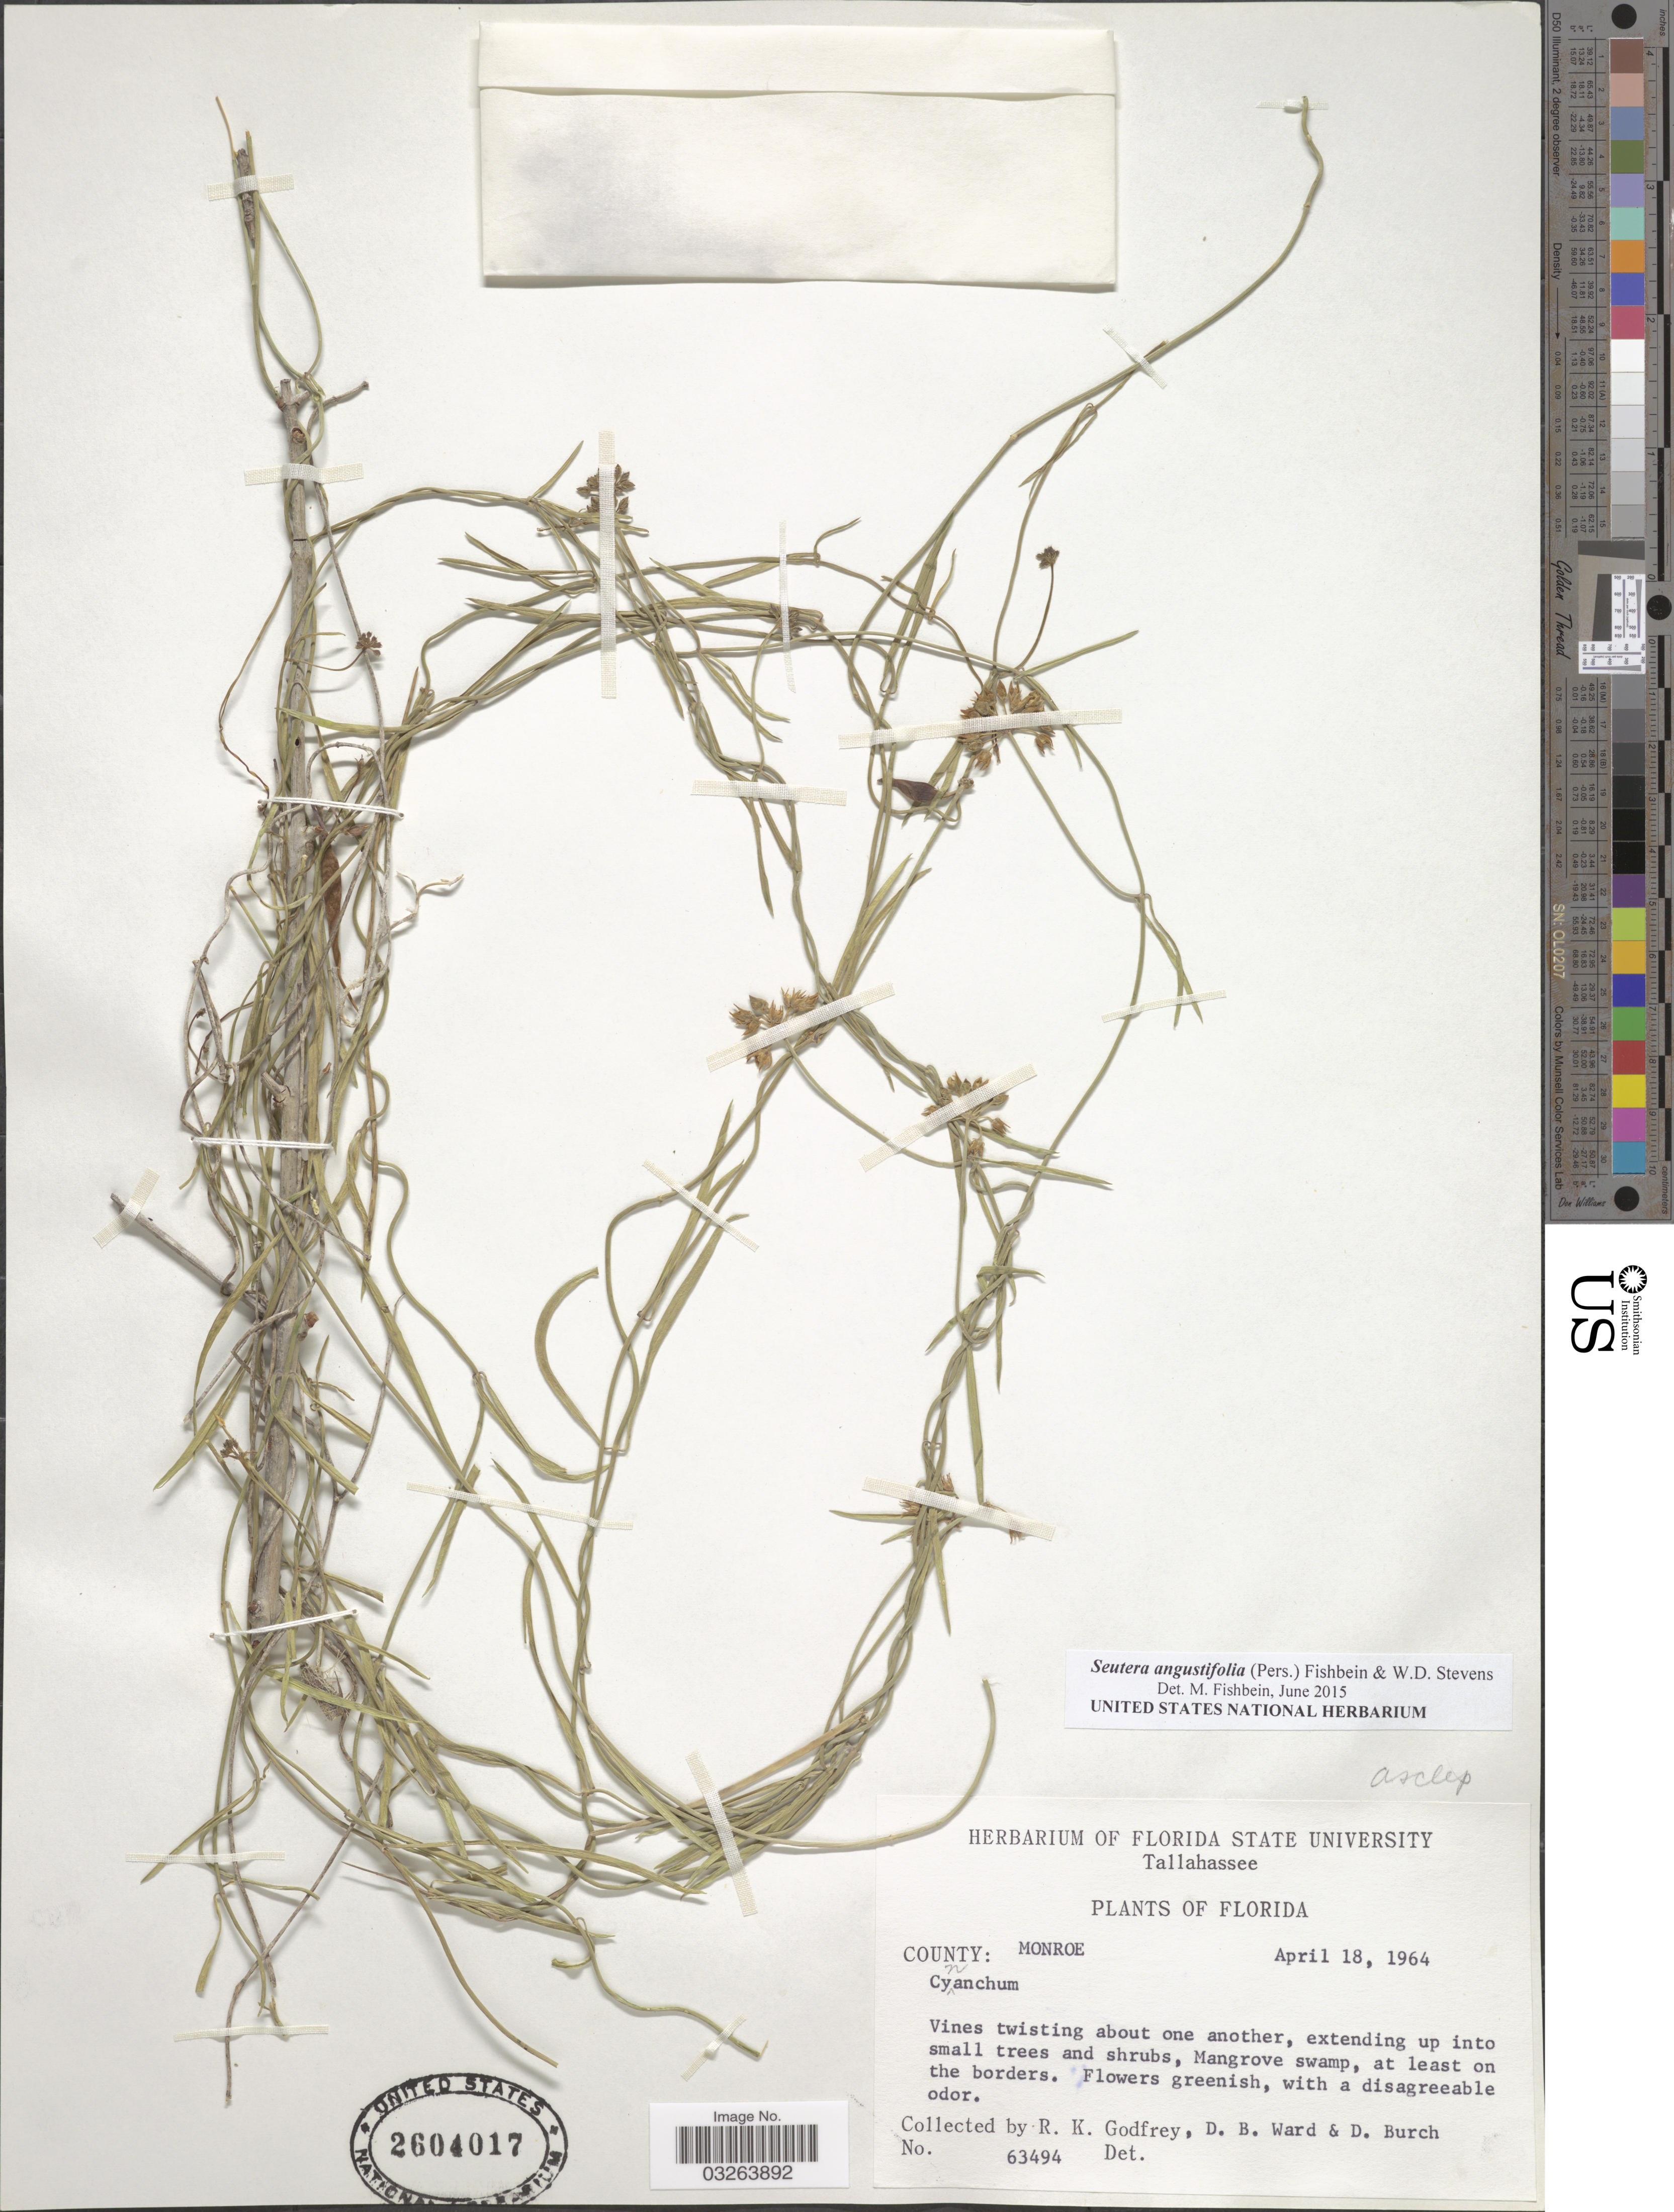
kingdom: Plantae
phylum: Tracheophyta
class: Magnoliopsida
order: Gentianales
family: Apocynaceae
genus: Seutera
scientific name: Seutera angustifolia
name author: Fishbein & W.D. Stevens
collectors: R. K. Godfrey, D. B. Ward & D. Burch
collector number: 63494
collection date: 1964-04-18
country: United States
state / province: Florida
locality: Tallahassee. County: Monroe.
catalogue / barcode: US 2604017